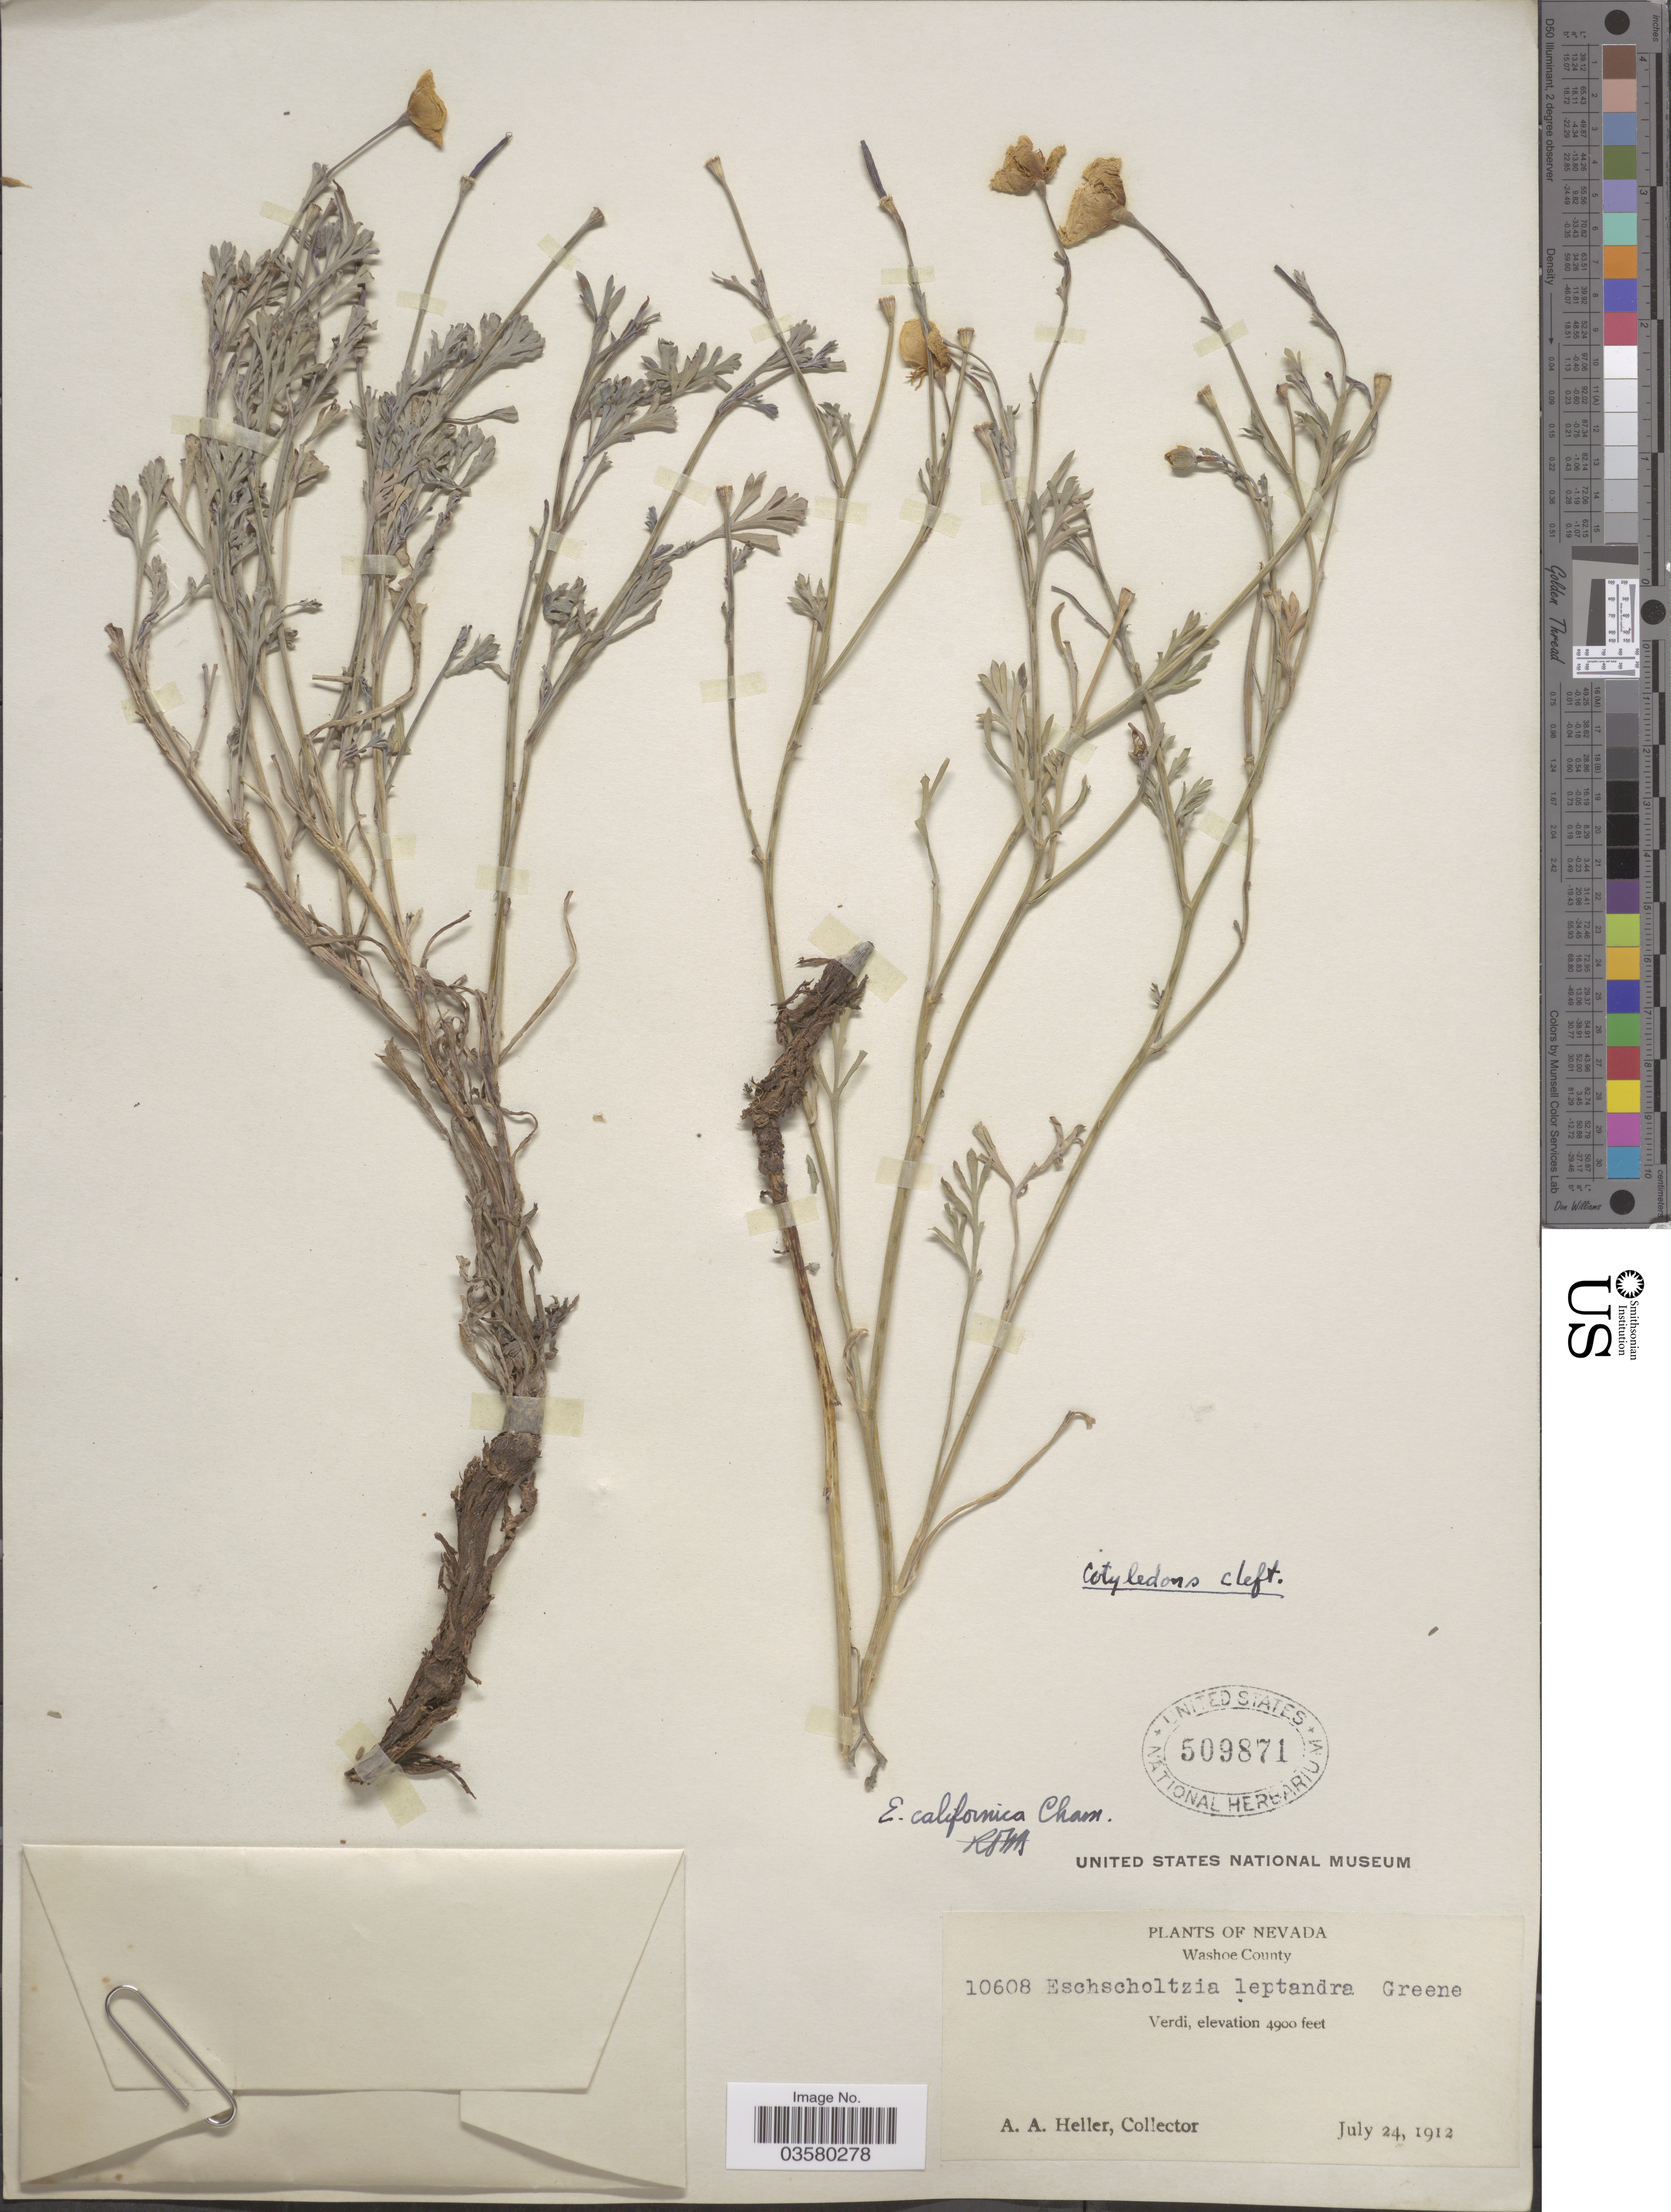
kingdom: Plantae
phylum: Tracheophyta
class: Magnoliopsida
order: Ranunculales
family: Papaveraceae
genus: Eschscholzia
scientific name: Eschscholzia californica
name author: Cham.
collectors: A. A. Heller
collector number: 10608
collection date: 1912-07-24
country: United States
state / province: Nevada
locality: Washoe County. Verdi.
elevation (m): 1494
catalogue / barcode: US 509871